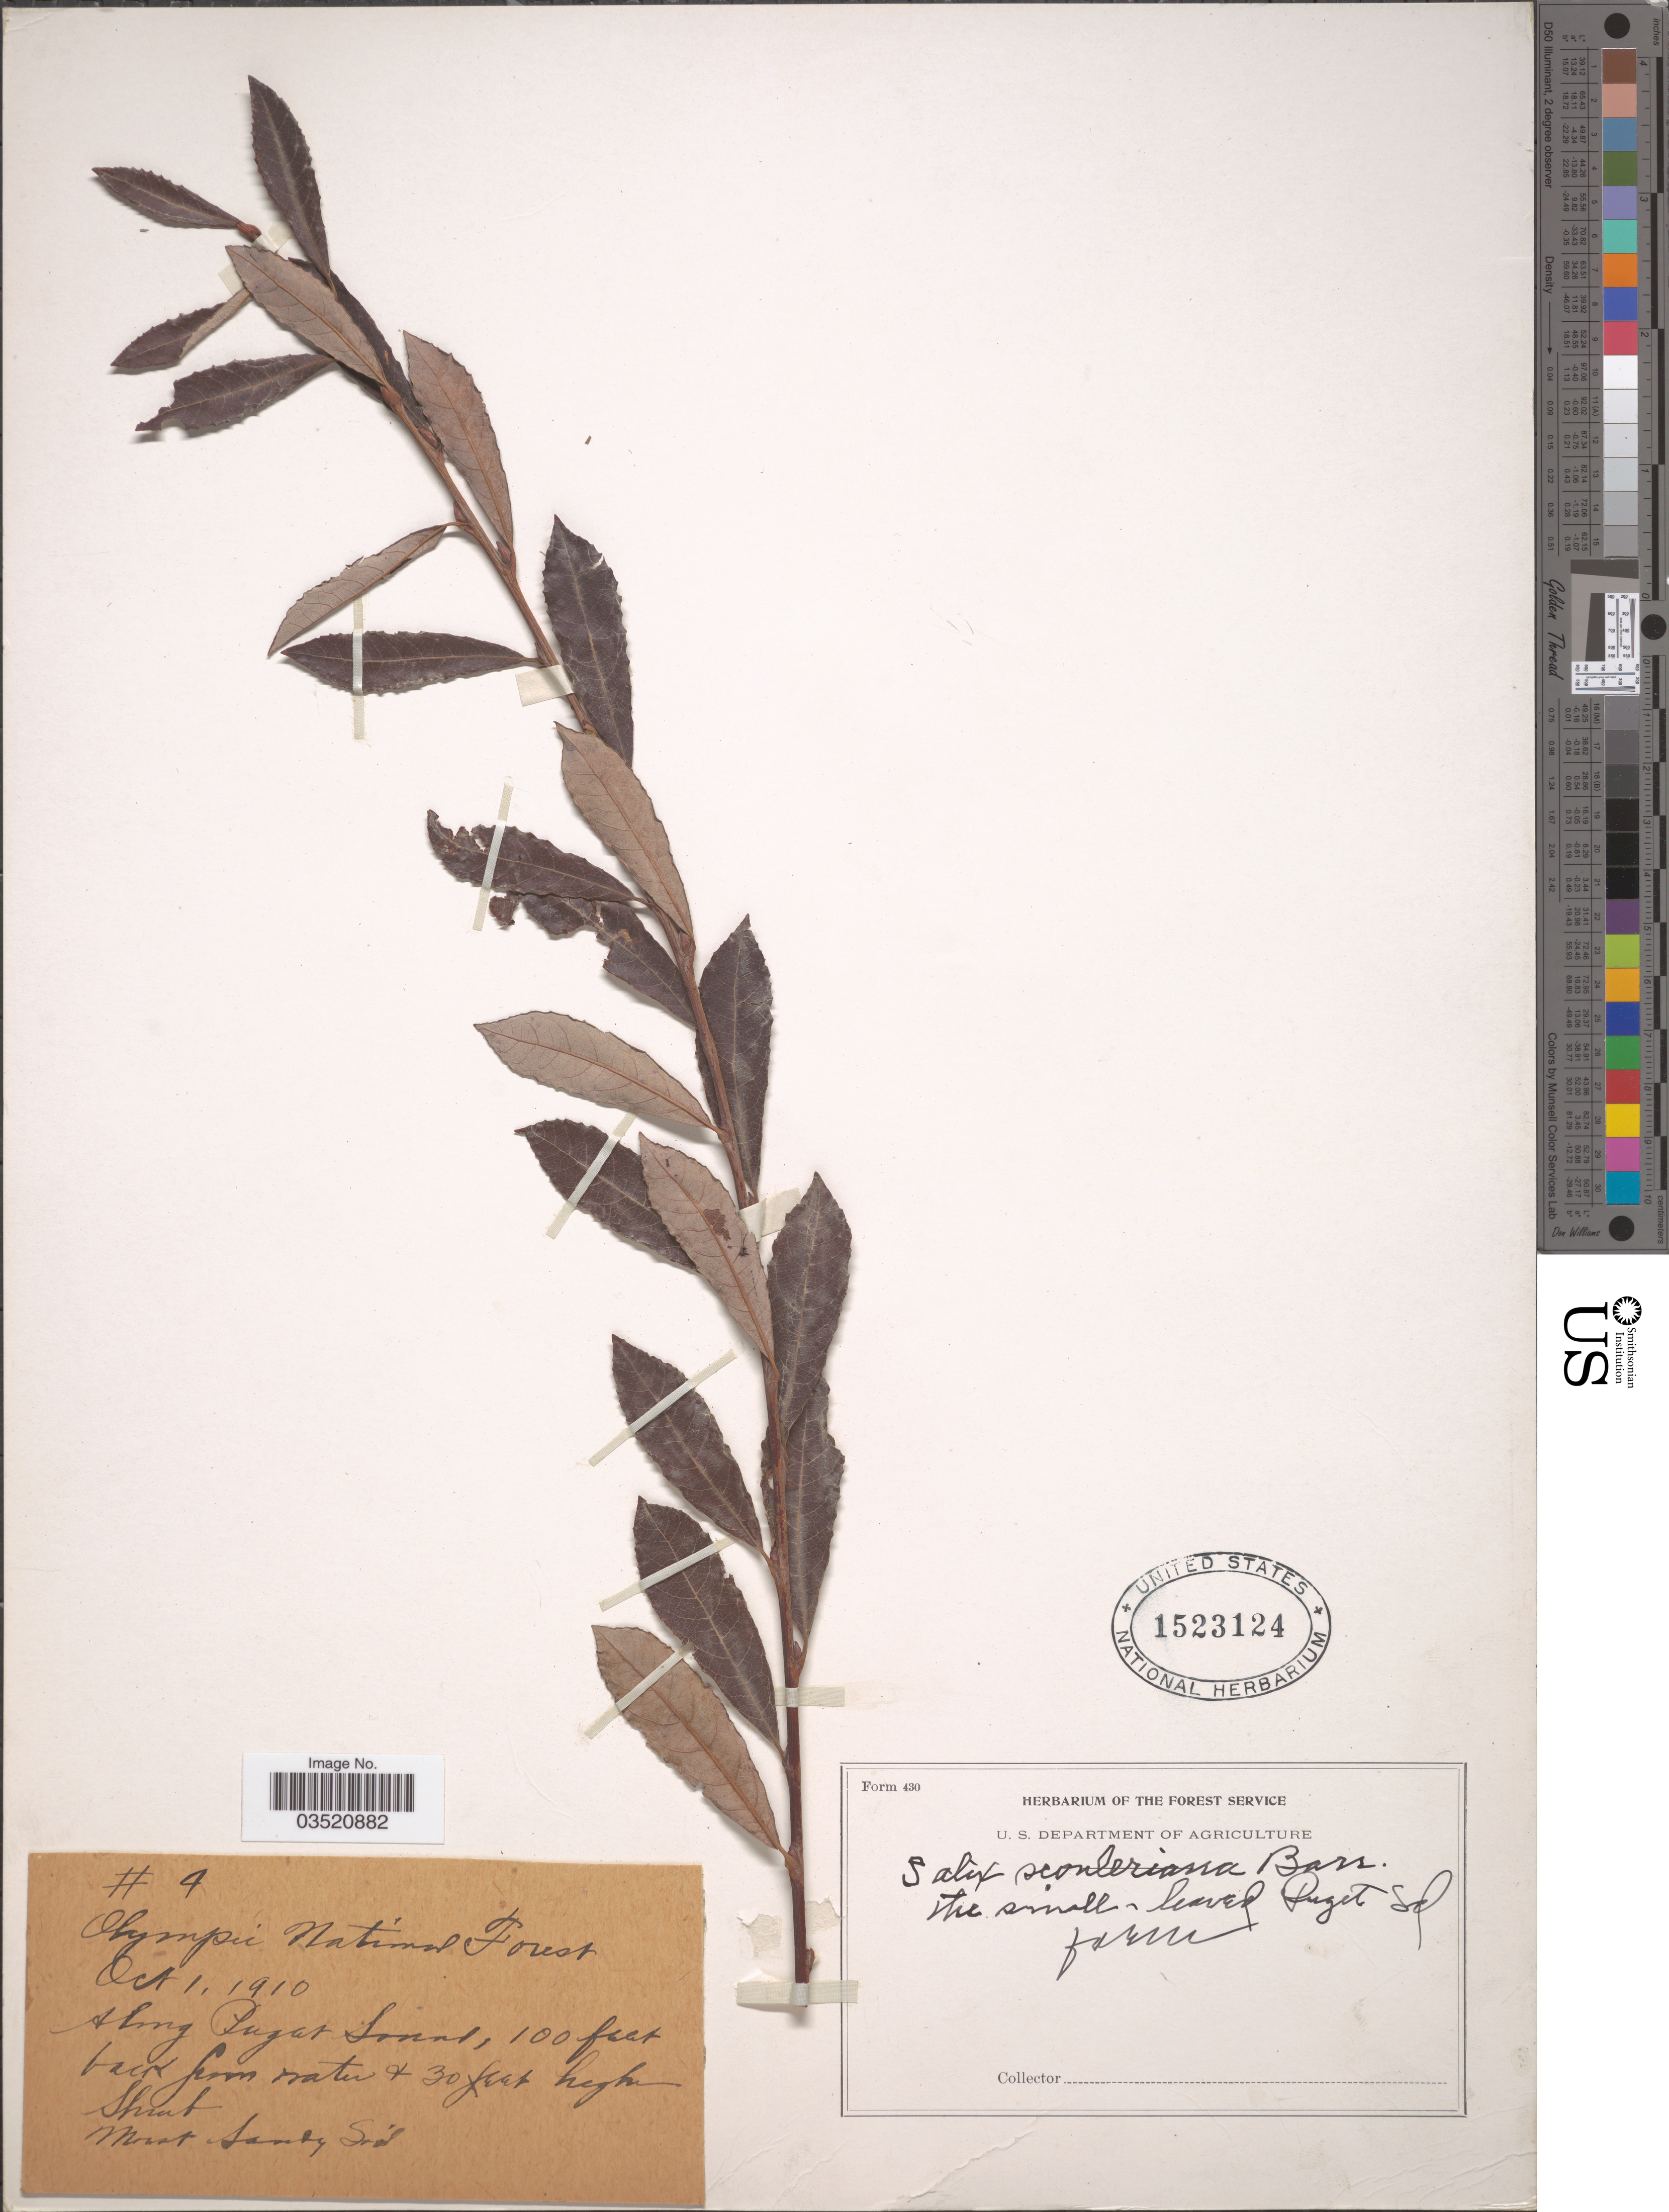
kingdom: Plantae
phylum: Tracheophyta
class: Magnoliopsida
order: Malpighiales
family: Salicaceae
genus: Salix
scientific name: Salix scouleriana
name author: Barratt ex Hook.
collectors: Ex herb. Forest Service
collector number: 4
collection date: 1910-10-01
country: United States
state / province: Washington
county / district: King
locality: Olympic National Forest. Along Puget Sound. Puget Sd farm.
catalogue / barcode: US 1523124